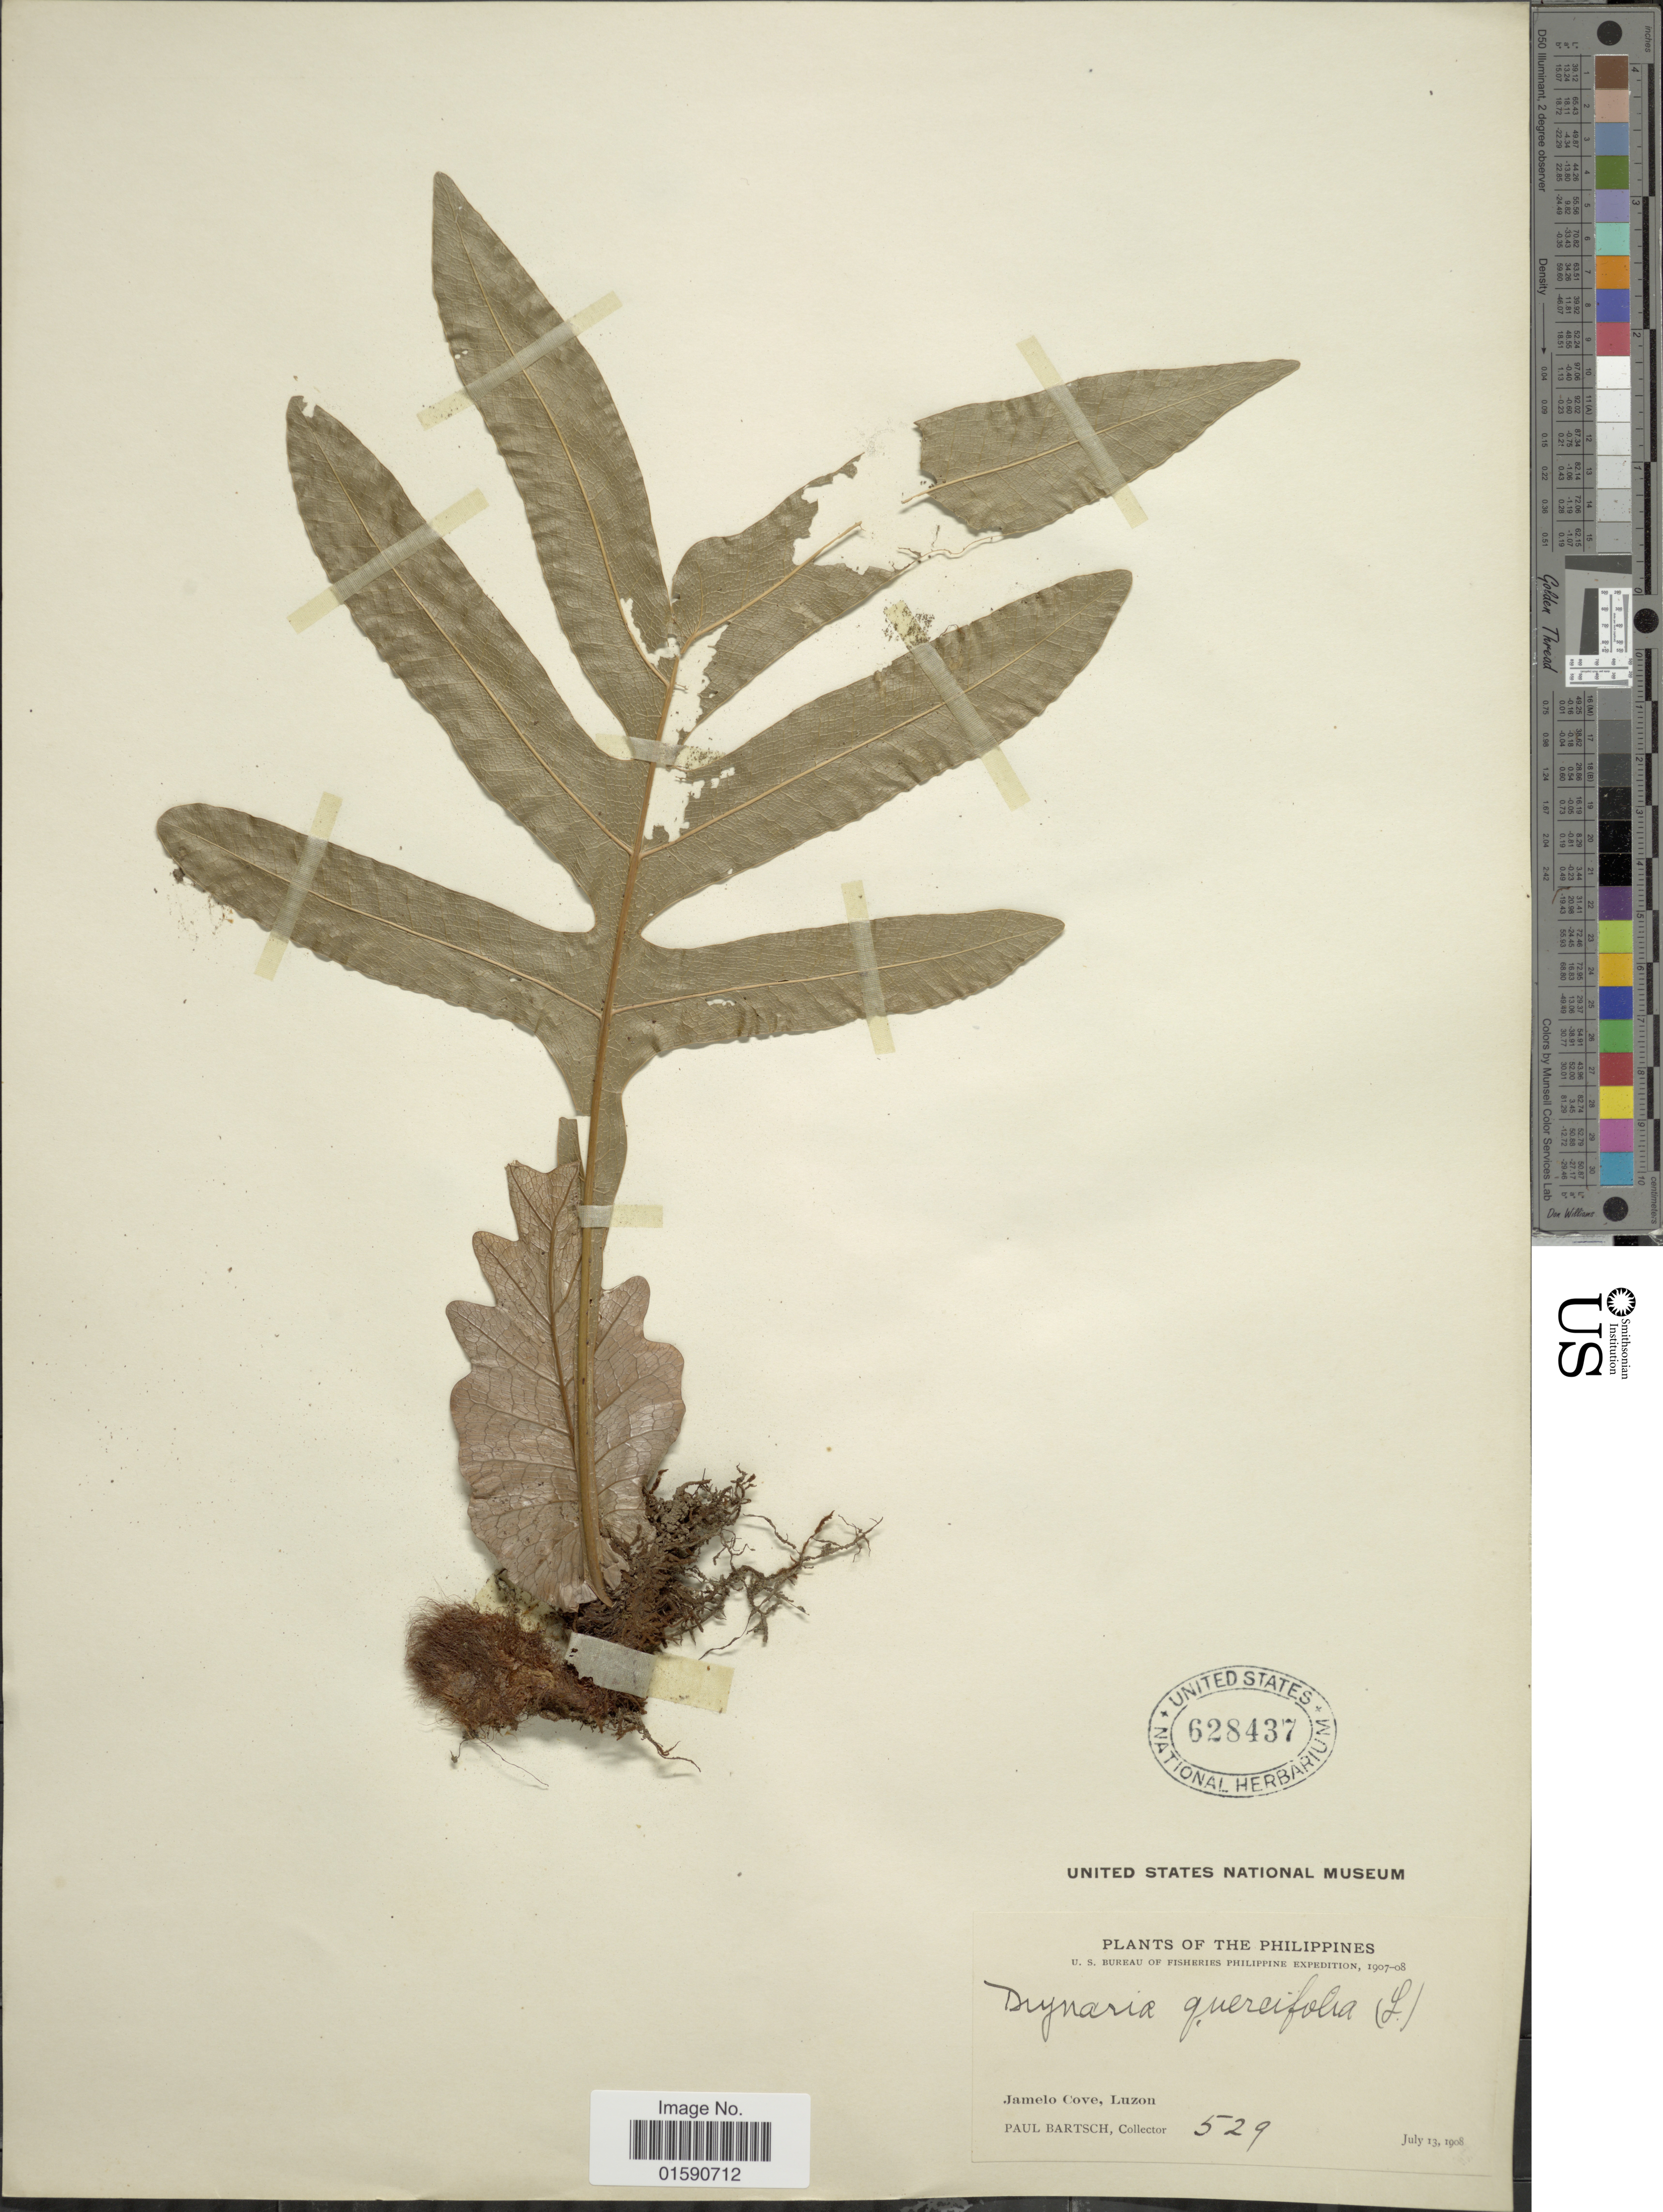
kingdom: Plantae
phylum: Tracheophyta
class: Polypodiopsida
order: Polypodiales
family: Polypodiaceae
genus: Drynaria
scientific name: Drynaria quercifolia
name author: (L.) J. Sm.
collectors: P. Bartsch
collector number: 529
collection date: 1908-07-13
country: Philippines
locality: Jamelo Cove, Luzon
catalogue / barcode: US 628437